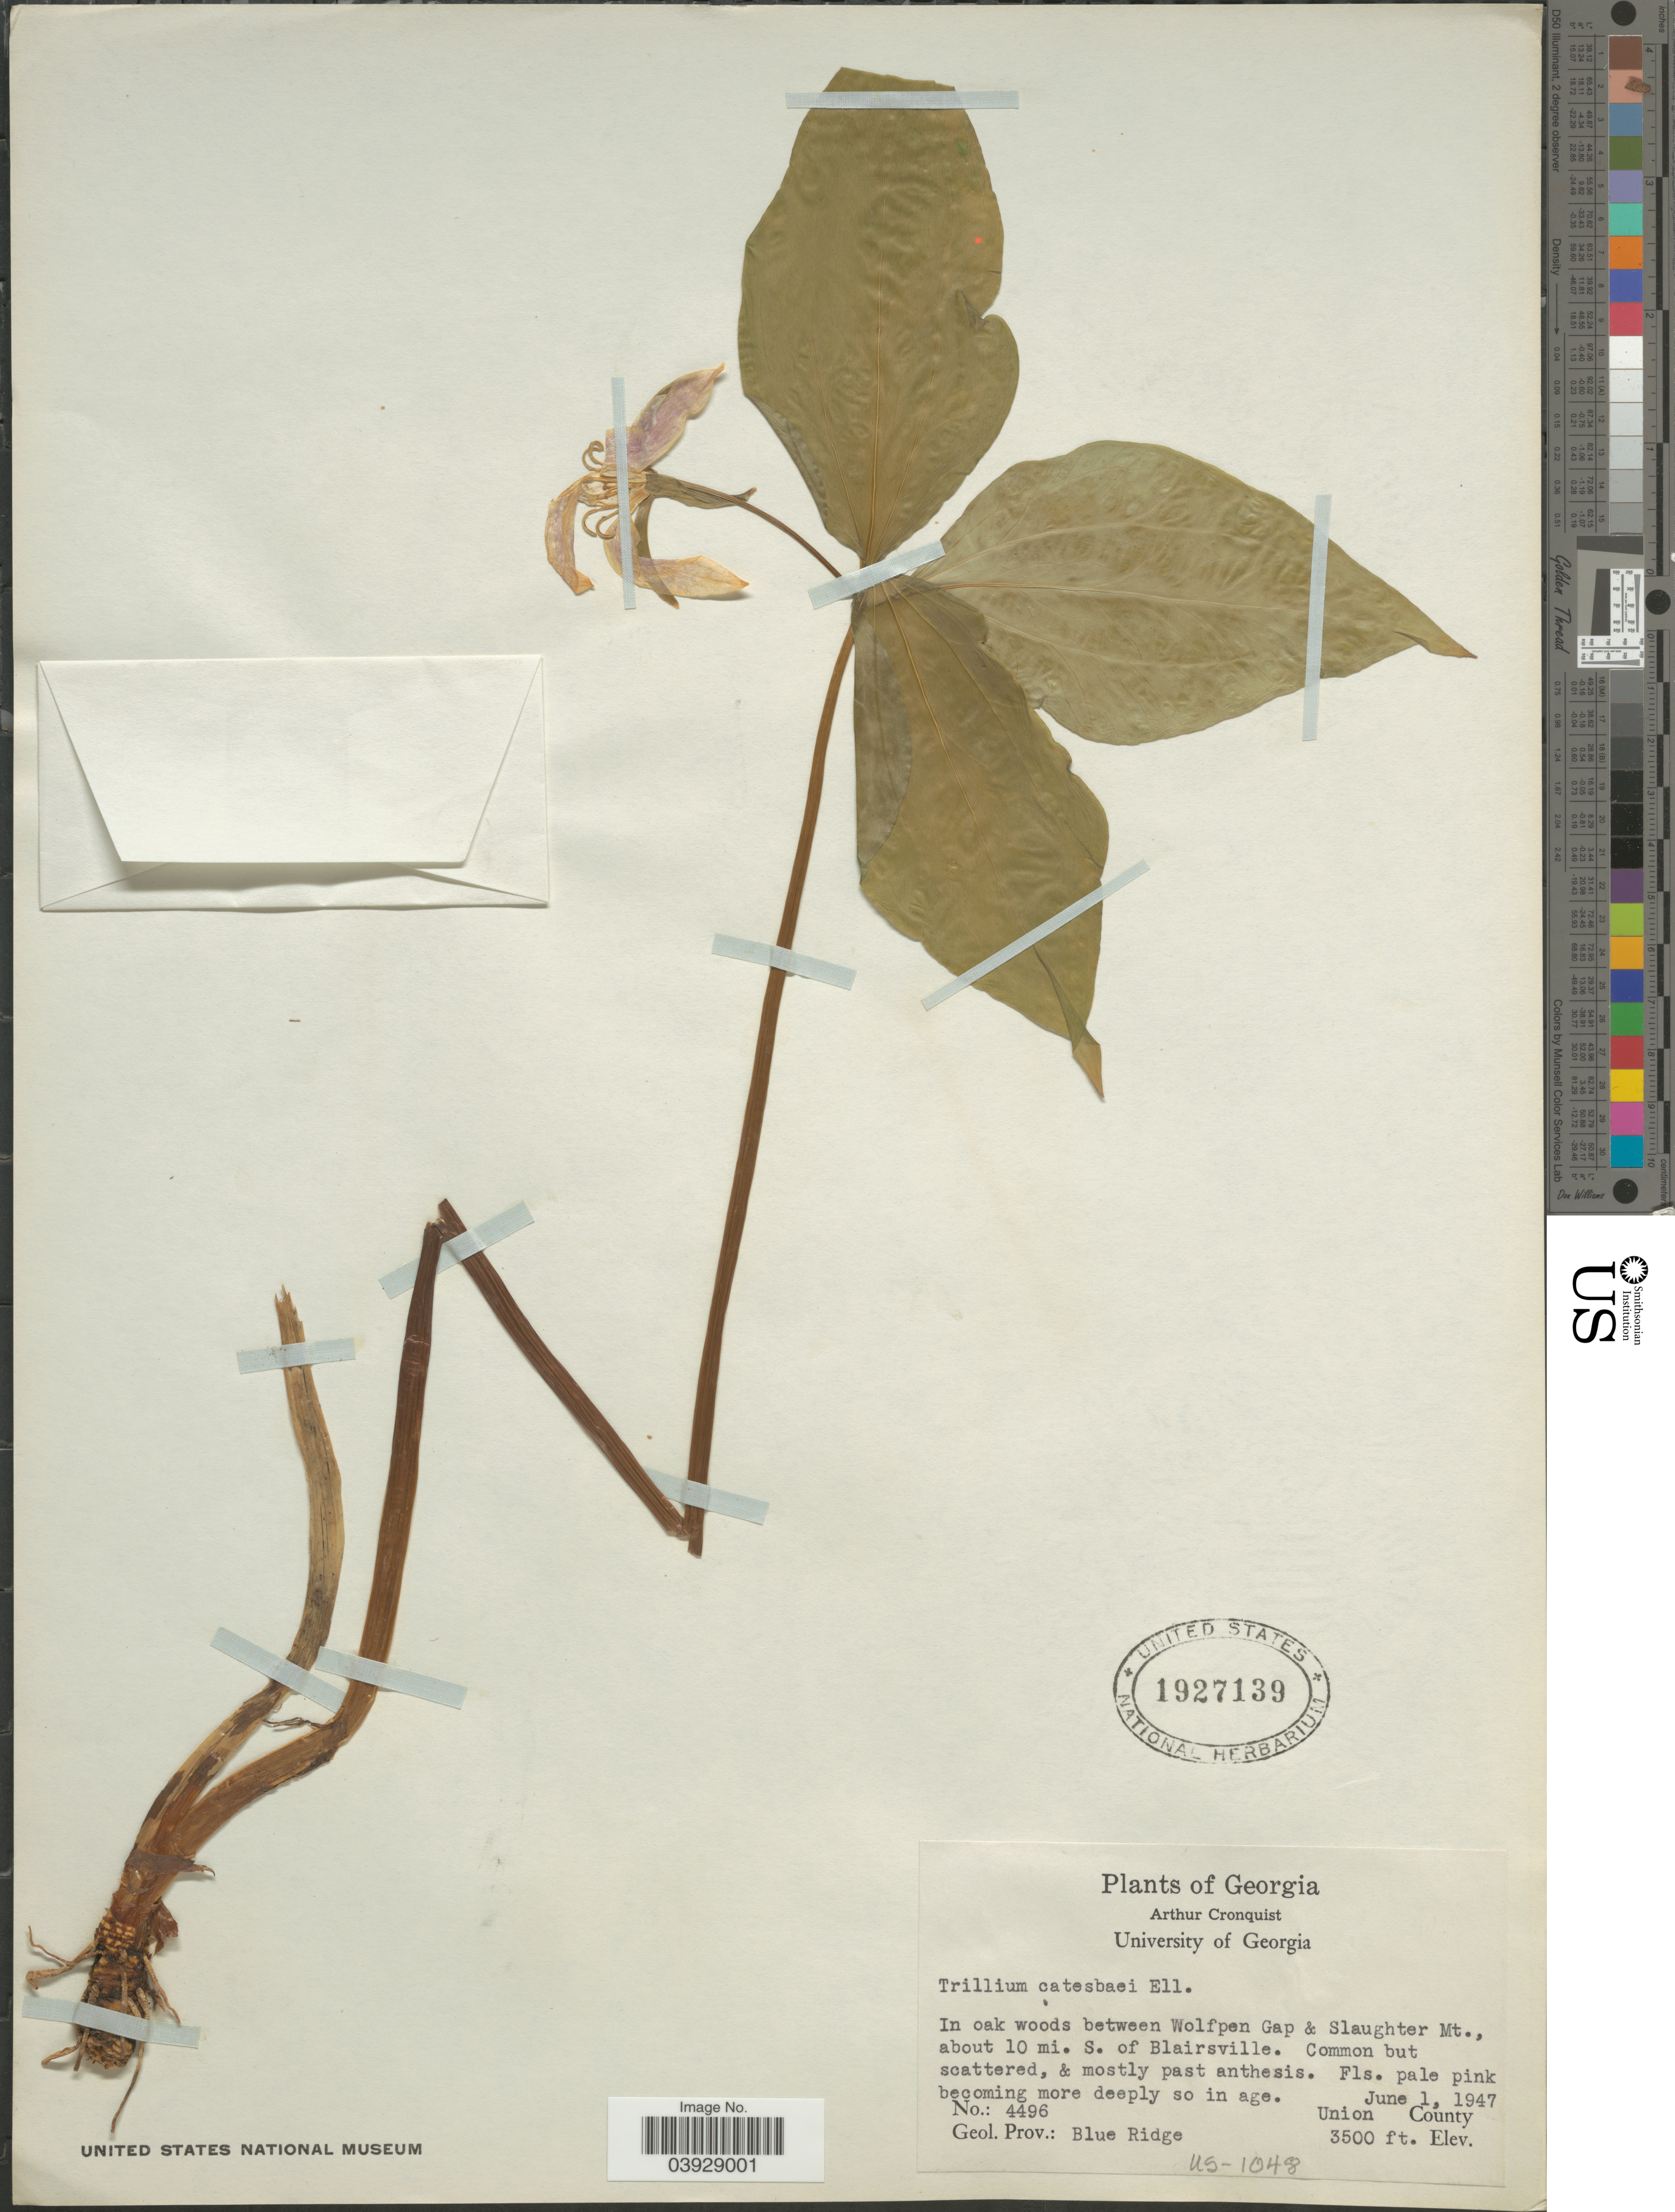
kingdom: Plantae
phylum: Tracheophyta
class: Liliopsida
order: Liliales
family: Melanthiaceae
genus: Trillium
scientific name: Trillium catesbaei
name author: Elliott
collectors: A. J. Cronquist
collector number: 4496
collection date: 1947-06-01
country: United States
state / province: Georgia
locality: In oak woods between Wolfpen Gapm & Slaughter Mt., about 10 mi. S. of Blairsville. Union County. Geol. Prov.: Blue Ridge.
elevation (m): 1067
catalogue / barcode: US 1927139